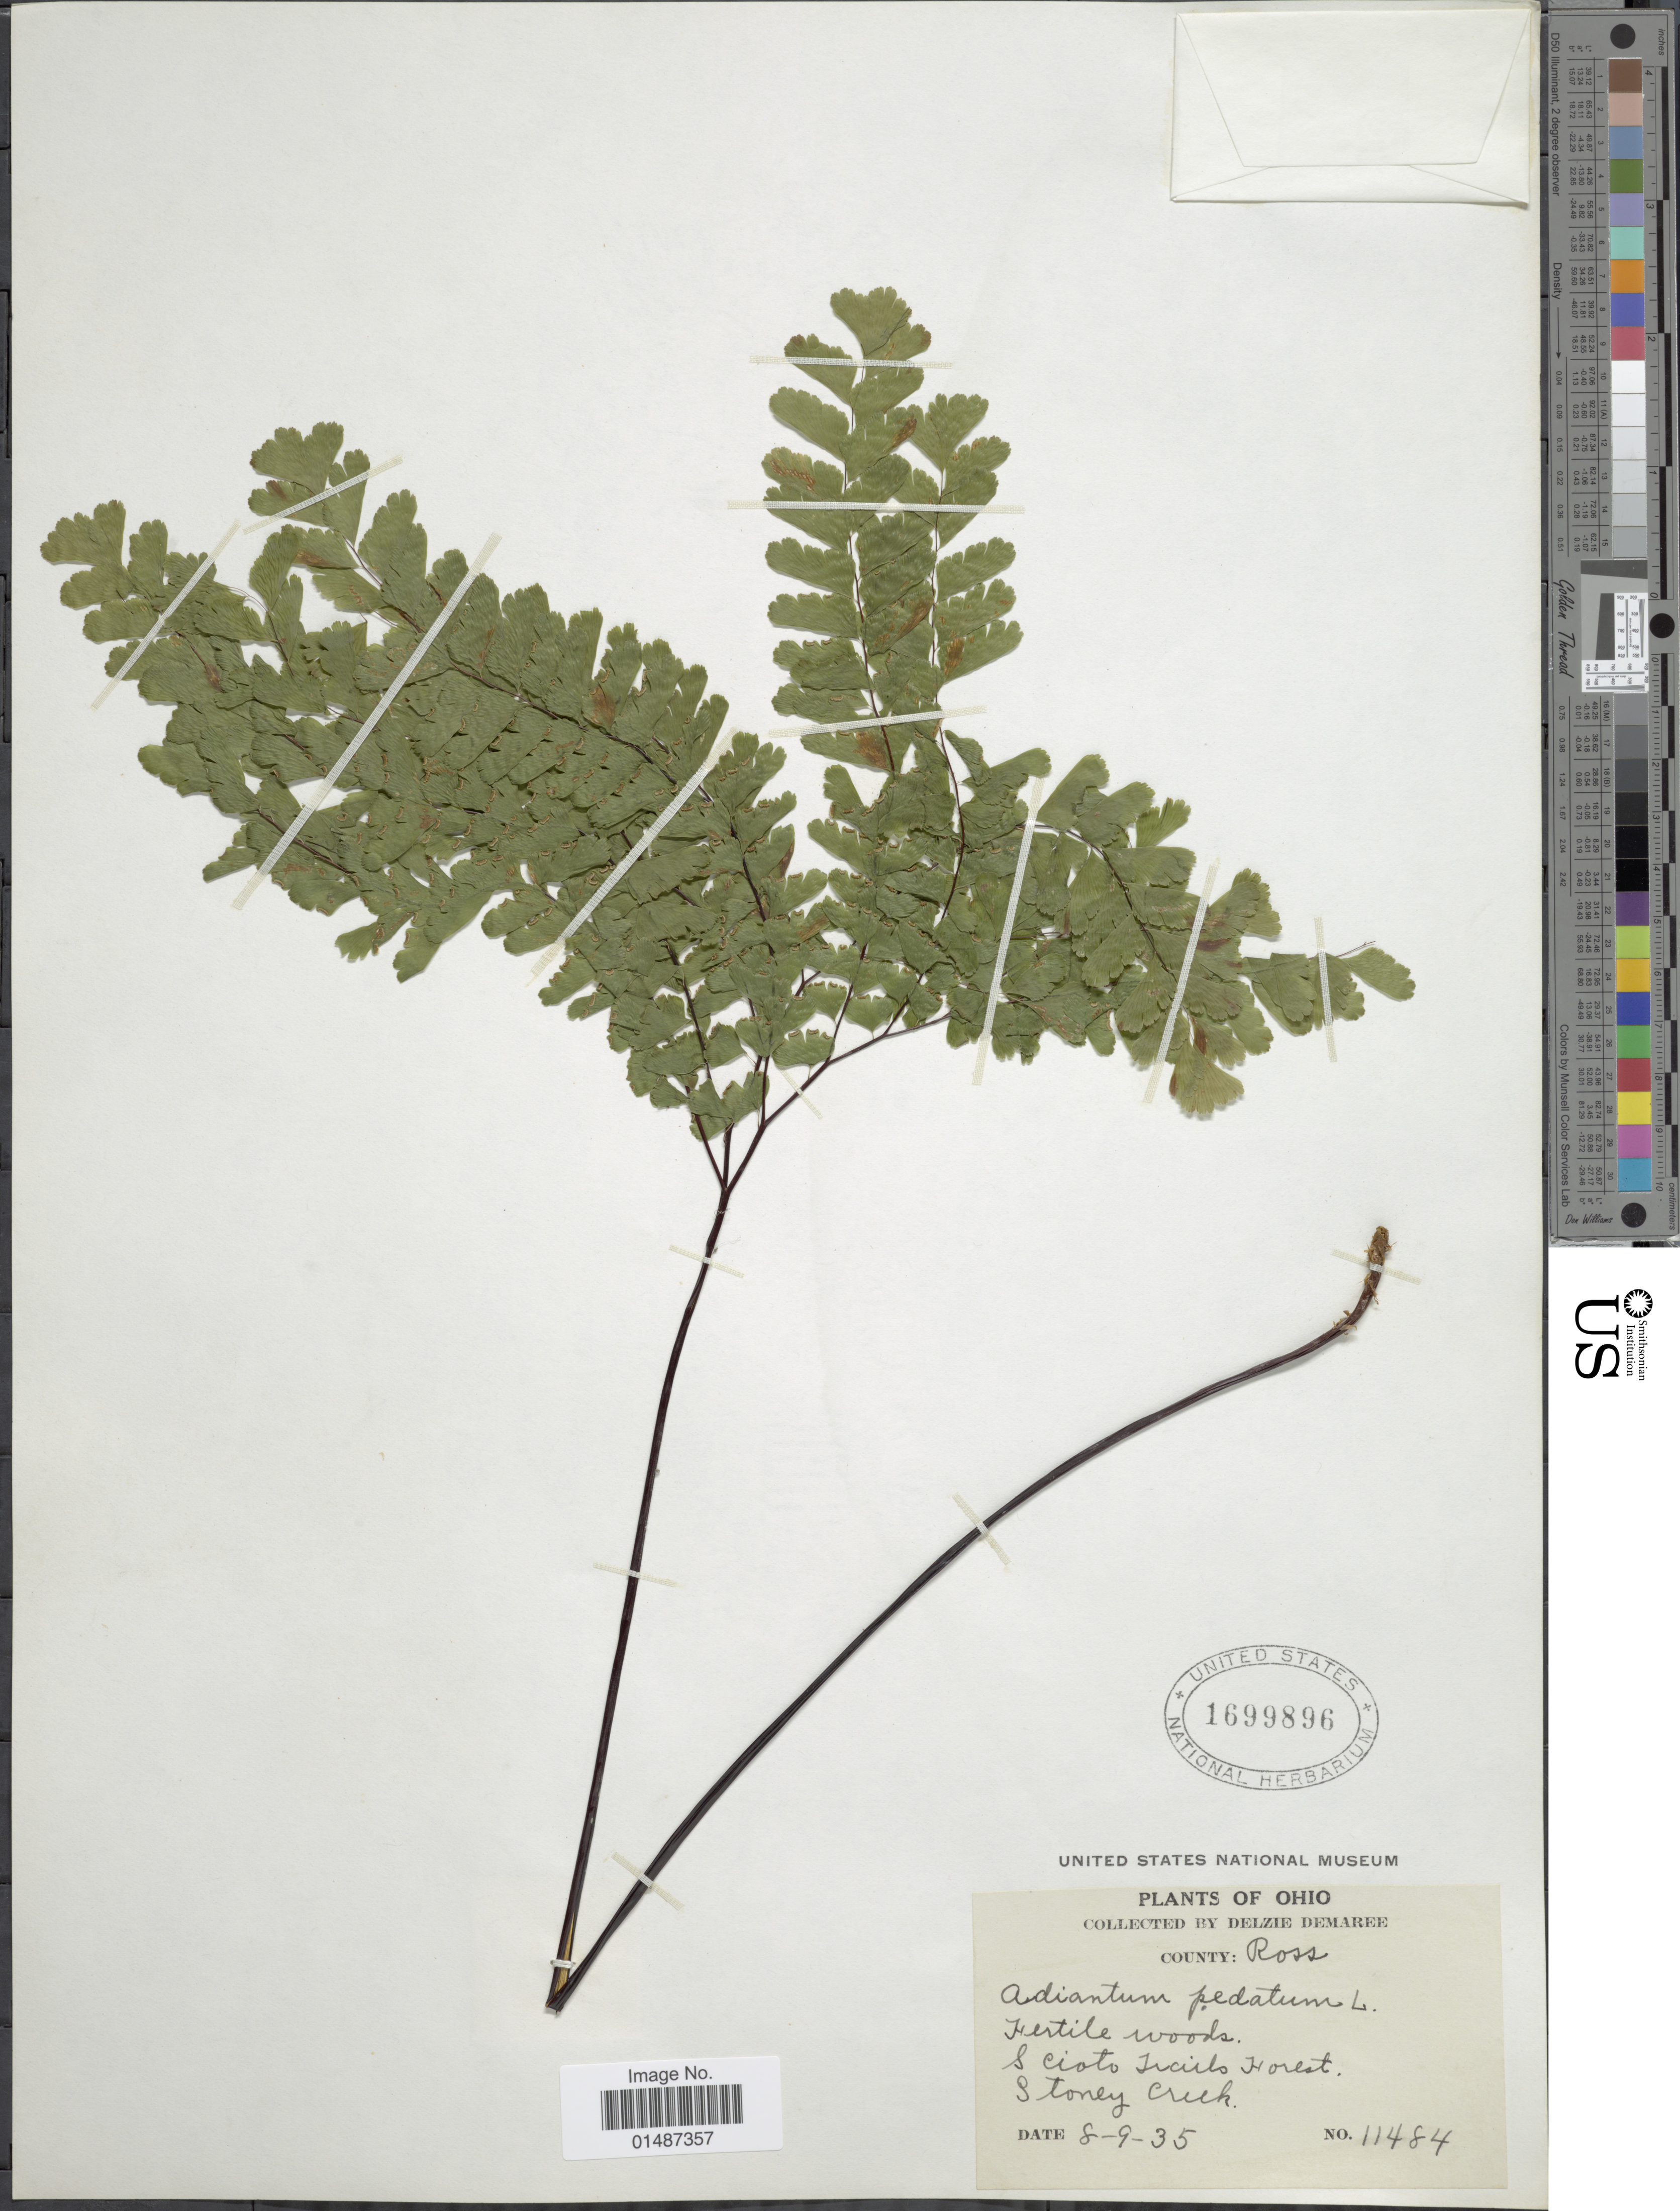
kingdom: Plantae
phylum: Tracheophyta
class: Polypodiopsida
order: Polypodiales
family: Pteridaceae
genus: Adiantum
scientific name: Adiantum pedatum var. pedatum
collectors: D. Demaree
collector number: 11484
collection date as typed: Transcribed d/m/y: 9/8/35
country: United States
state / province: Ohio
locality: County: Ross. Scioto Trails Forest. Stoney Creek.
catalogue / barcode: US 1699896